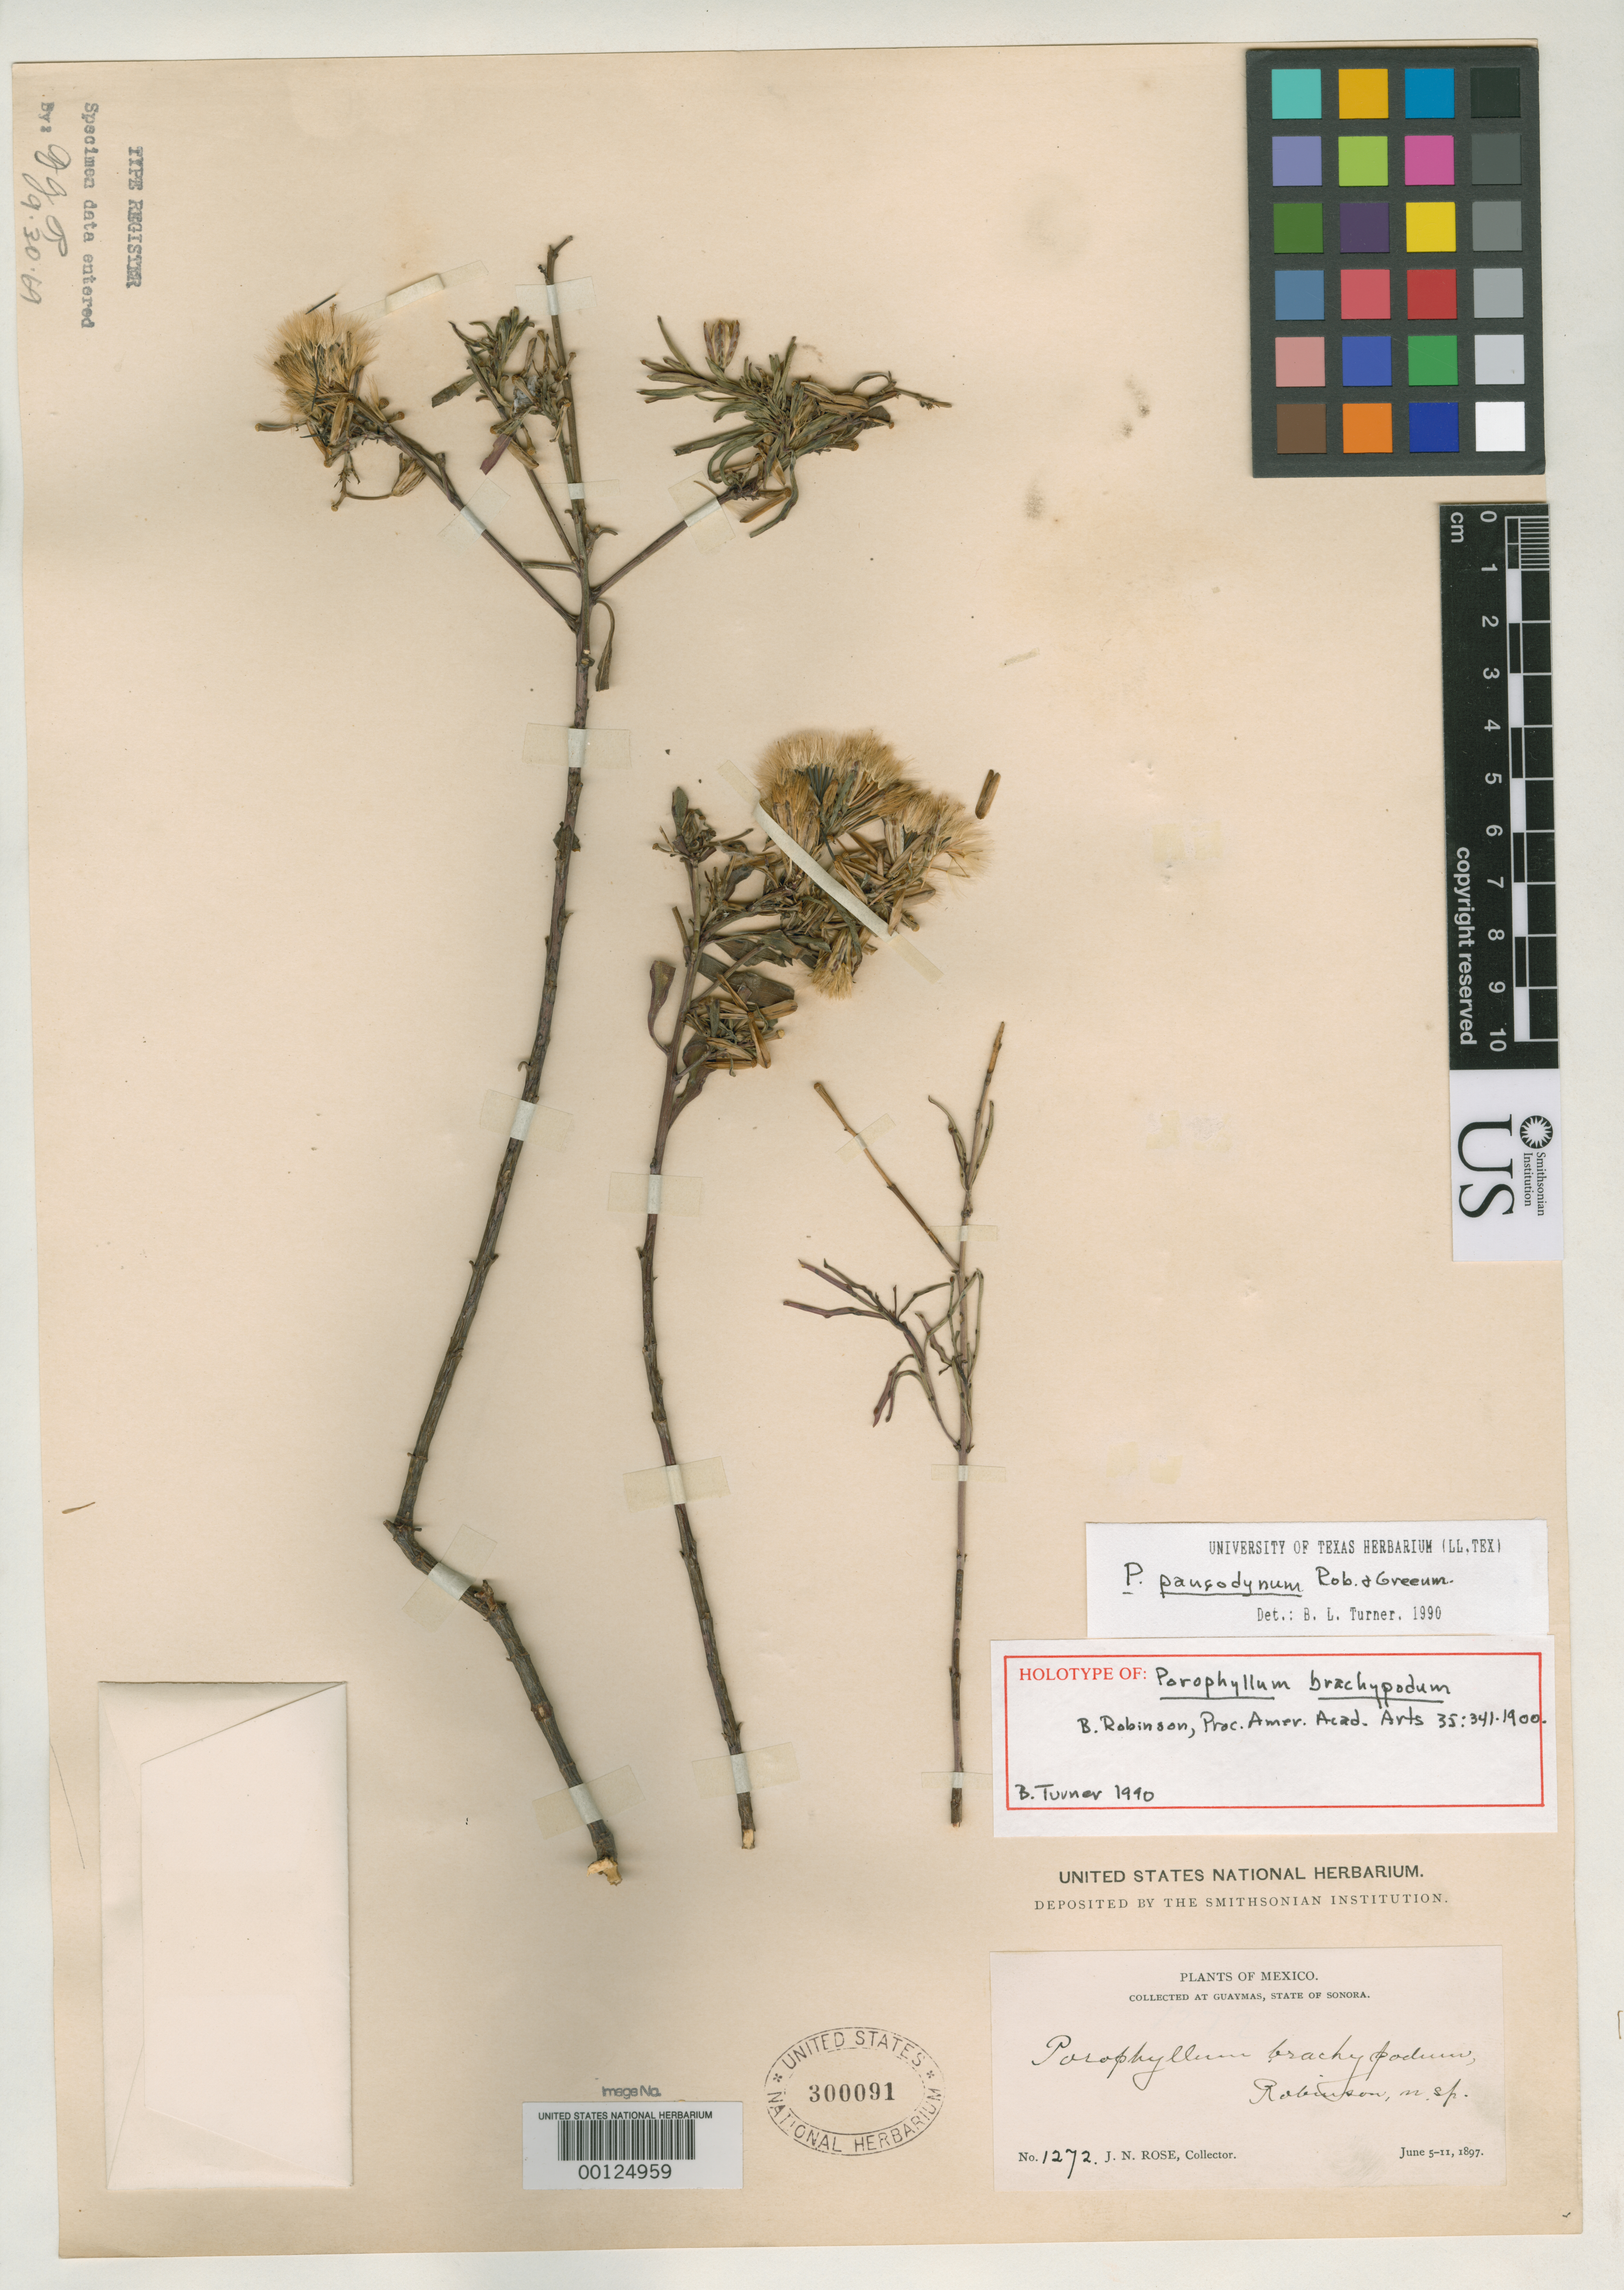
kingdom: Plantae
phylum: Tracheophyta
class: Magnoliopsida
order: Asterales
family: Asteraceae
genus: Porophyllum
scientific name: Porophyllum brachypodum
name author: B.L. Rob.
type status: Holotype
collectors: J. N. Rose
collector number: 1272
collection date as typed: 05 Jun 1897 to 11 Jun 1897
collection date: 1897-06-05/1897-06-11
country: Mexico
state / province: Sonora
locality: Guaymas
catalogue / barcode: US 300091